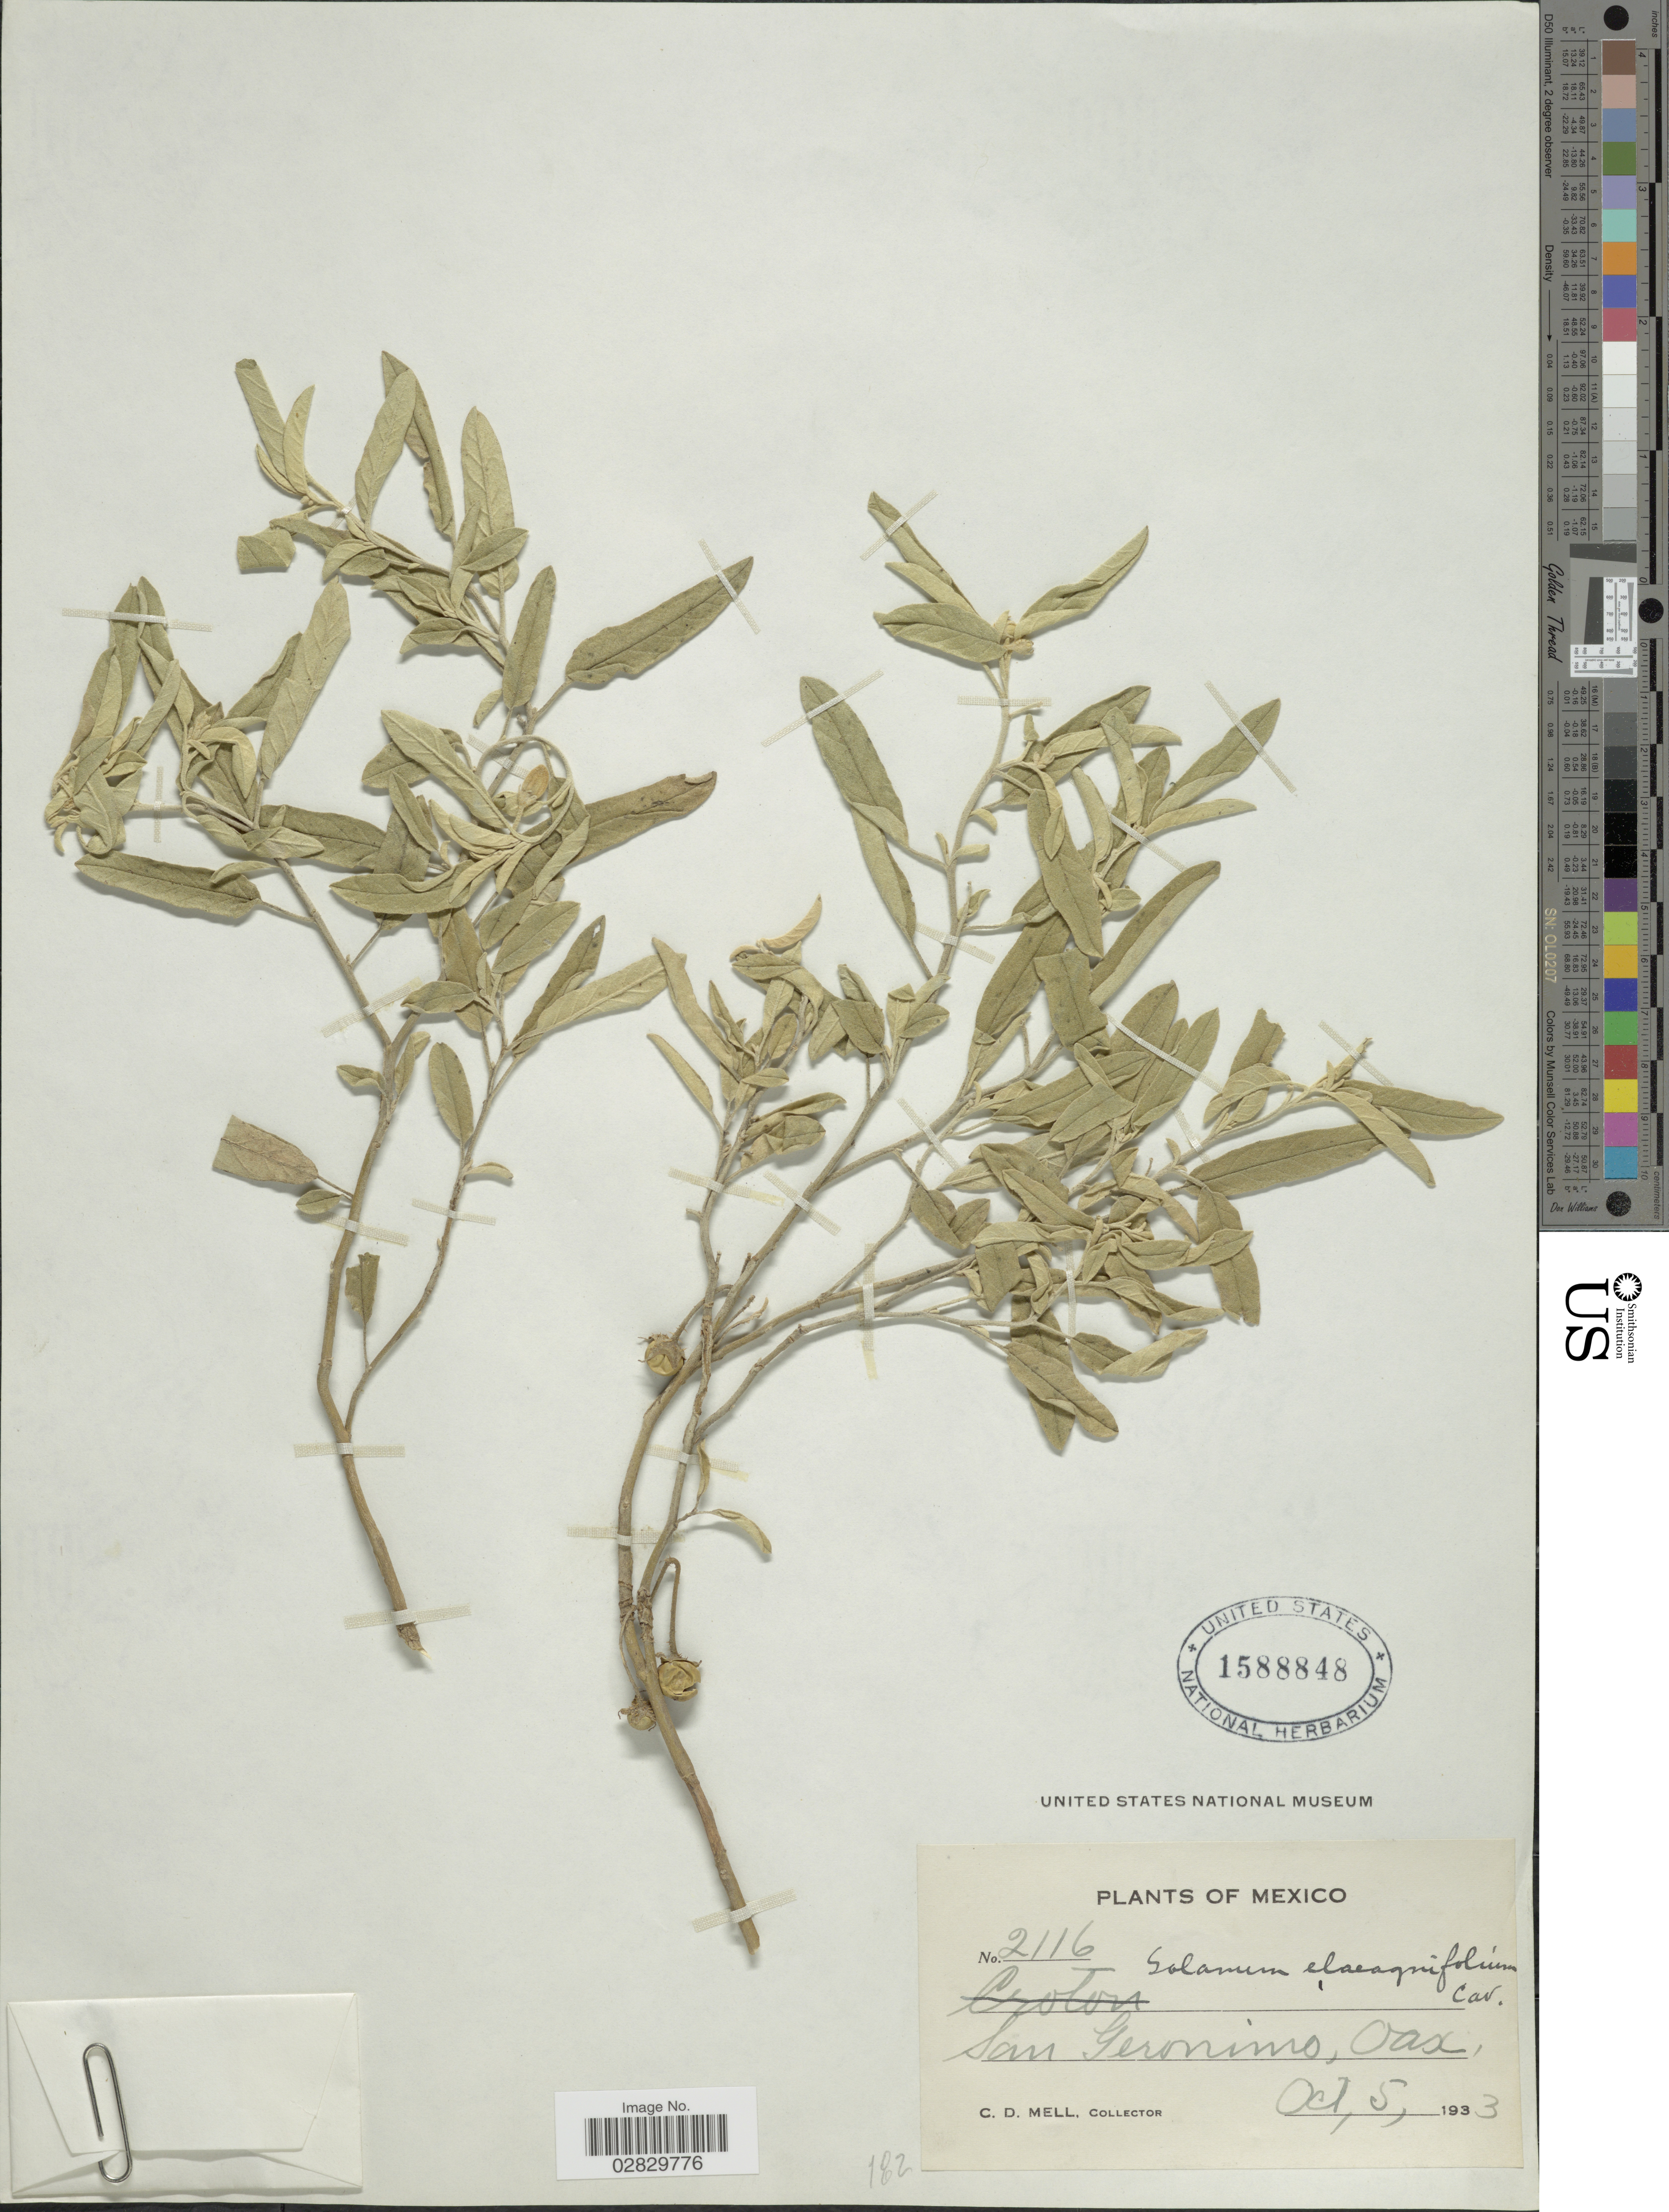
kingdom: Plantae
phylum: Tracheophyta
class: Magnoliopsida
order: Solanales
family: Solanaceae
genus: Solanum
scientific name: Solanum elaeagnifolium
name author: Cav.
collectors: C. D. Mell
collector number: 2116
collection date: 1933-10-05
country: Mexico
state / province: Oaxaca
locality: San Geronimo, Oax.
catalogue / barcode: US 1588848